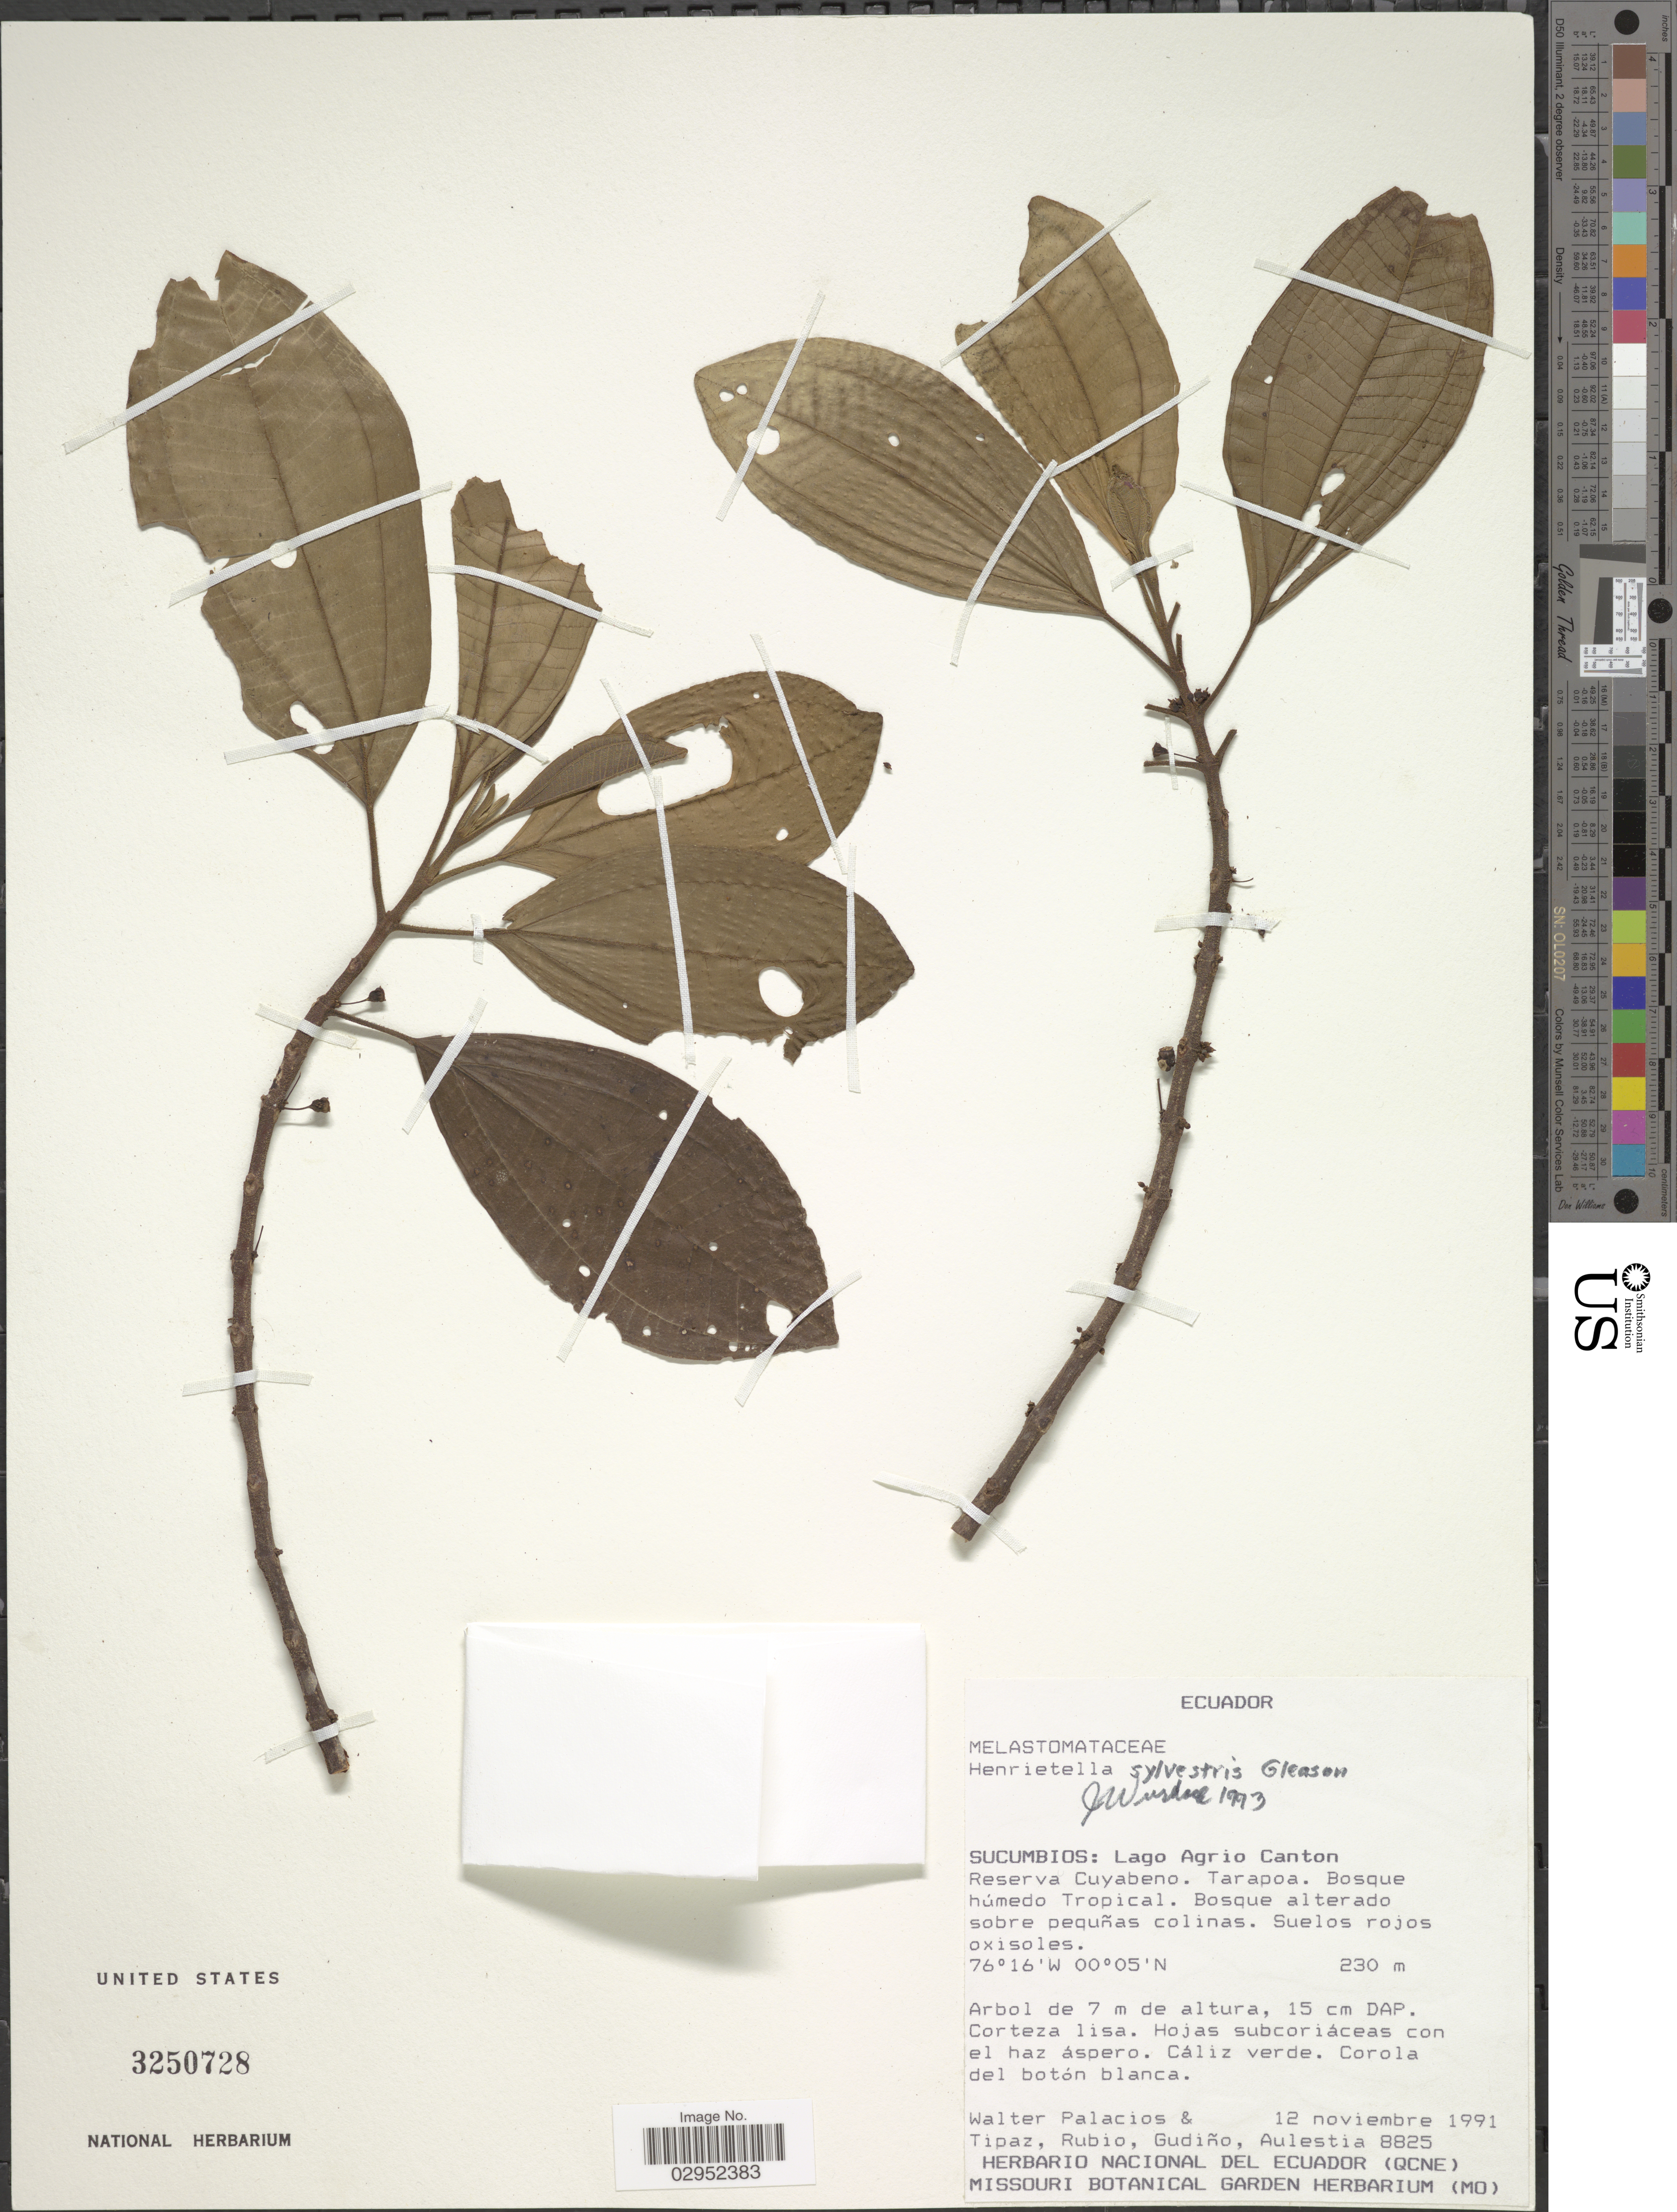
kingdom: Plantae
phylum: Tracheophyta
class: Magnoliopsida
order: Myrtales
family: Melastomataceae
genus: Henriettea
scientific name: Henriettea fascicularis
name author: (Sw.) M. Gómez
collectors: W. Palacios, -. Tipaz, -. Rubio, -. Gudiño & -. Aulestia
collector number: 8825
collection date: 1991-11-12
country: Ecuador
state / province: Sucumbíos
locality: Lago Agrio Canton, Reserva Cuyabeno. Tarapoa. Bosque húmedo Tropical.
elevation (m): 230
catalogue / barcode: US 3250728